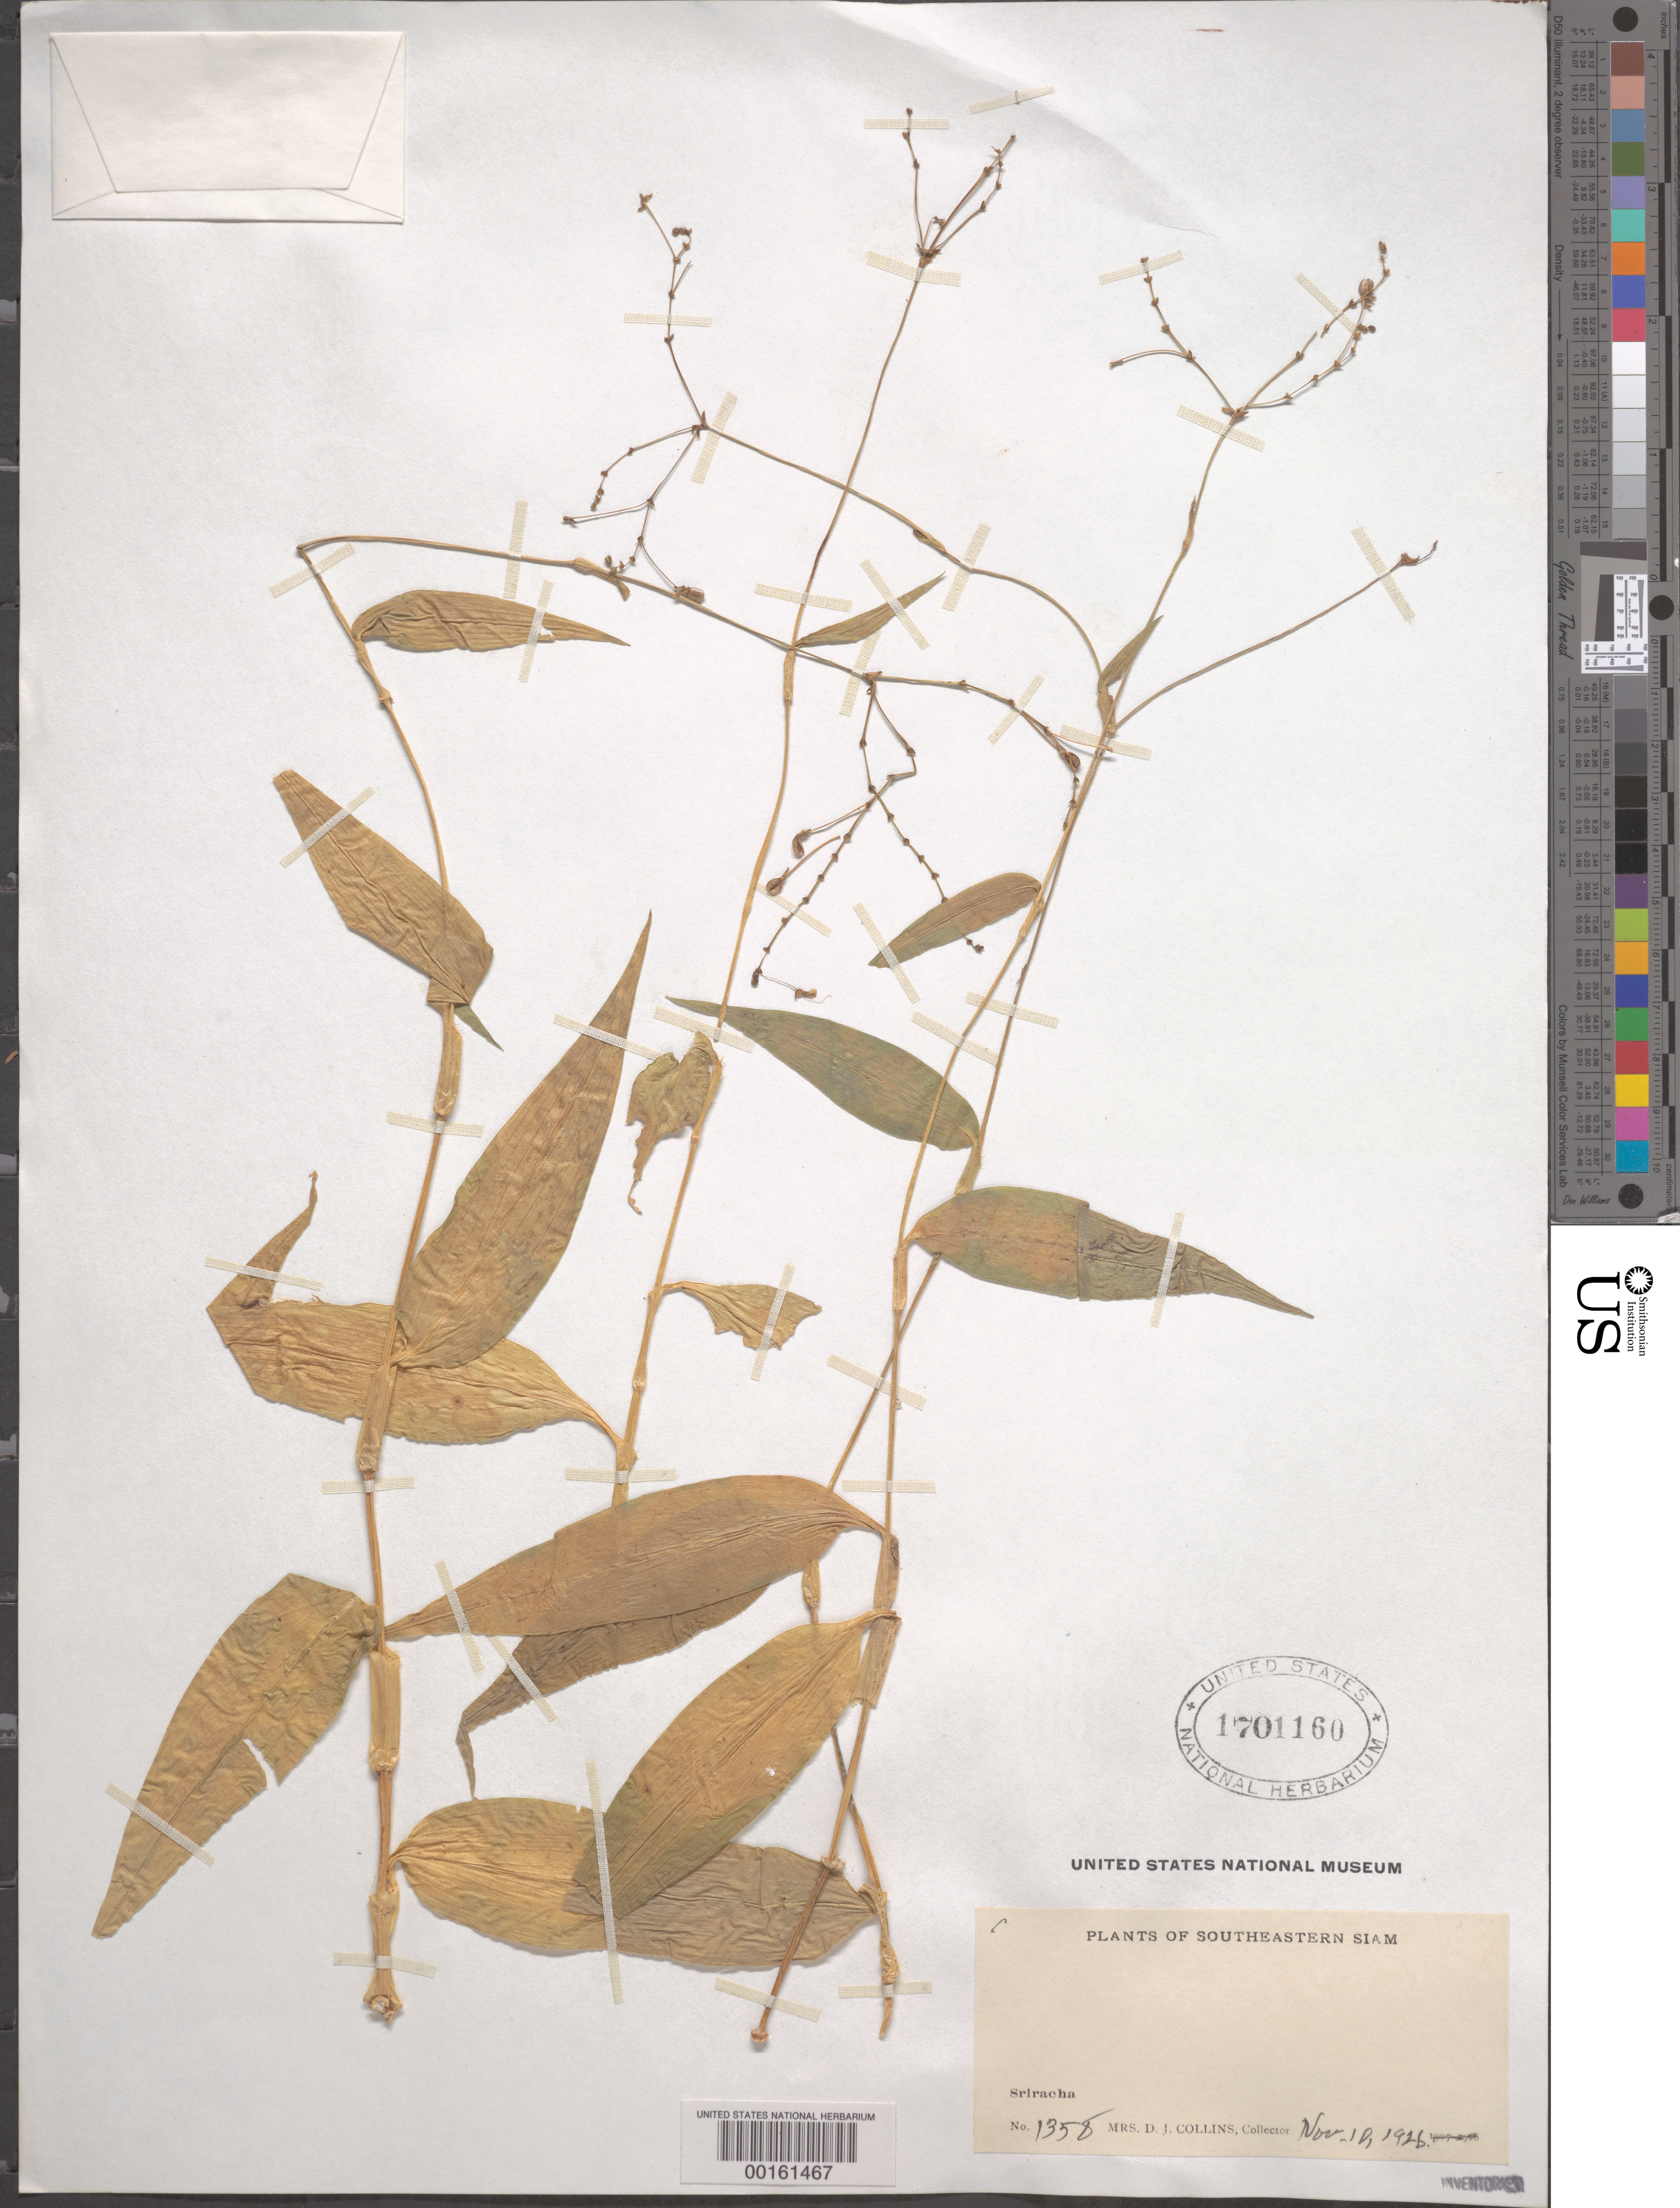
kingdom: Plantae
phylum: Tracheophyta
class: Liliopsida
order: Commelinales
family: Commelinaceae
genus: Rhopalephora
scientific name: Rhopalephora scaberrima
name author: (Blume) Faden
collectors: Mrs. D. J. Collins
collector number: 1358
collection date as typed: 10 Nov 1926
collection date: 1926-11-10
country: Thailand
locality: Sriracha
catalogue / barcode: US 1701160